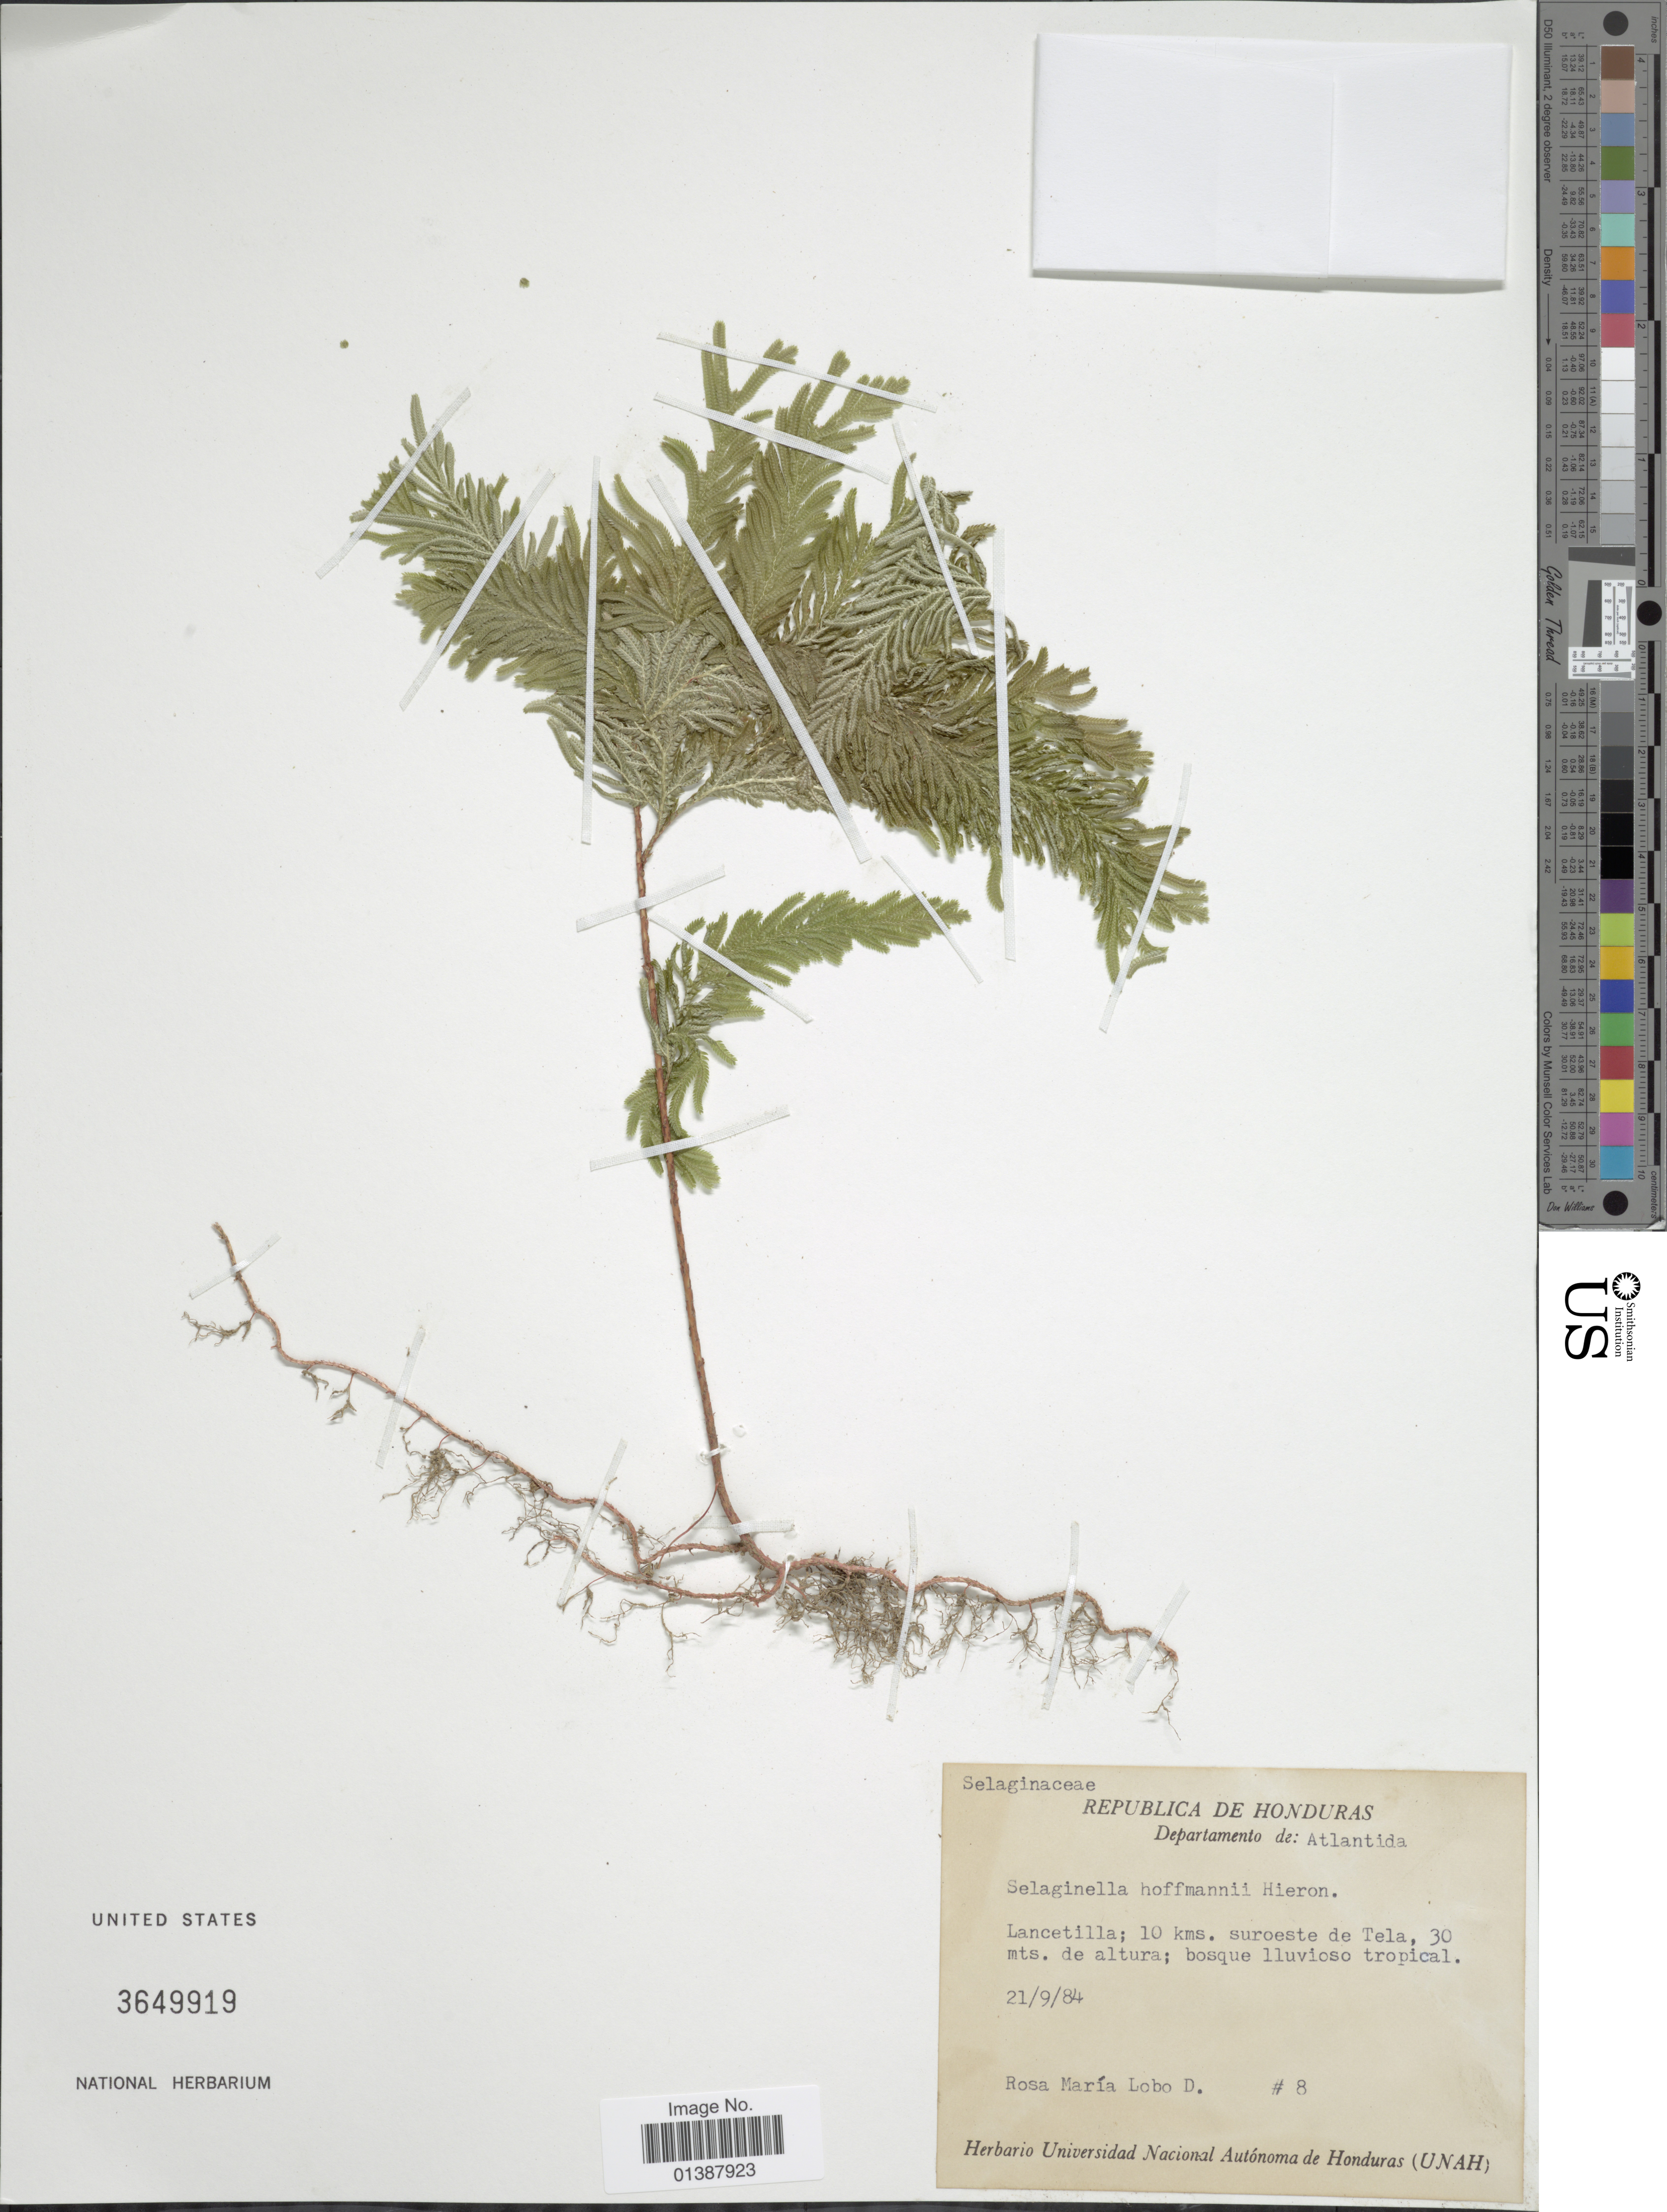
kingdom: Plantae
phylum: Tracheophyta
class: Lycopodiopsida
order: Selaginellales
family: Selaginellaceae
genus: Selaginella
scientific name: Selaginella hoffmannii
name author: Hieron.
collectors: R. Lobo D.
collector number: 8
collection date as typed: Transcribed d/m/y: 21/9/84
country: Honduras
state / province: Atlántida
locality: Departamento de: Atlandia, lancetilla; 10 kms. suroeste de Tela, 30 mts de altura; bosque lluvioso tropical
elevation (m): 30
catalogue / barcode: US 3649919